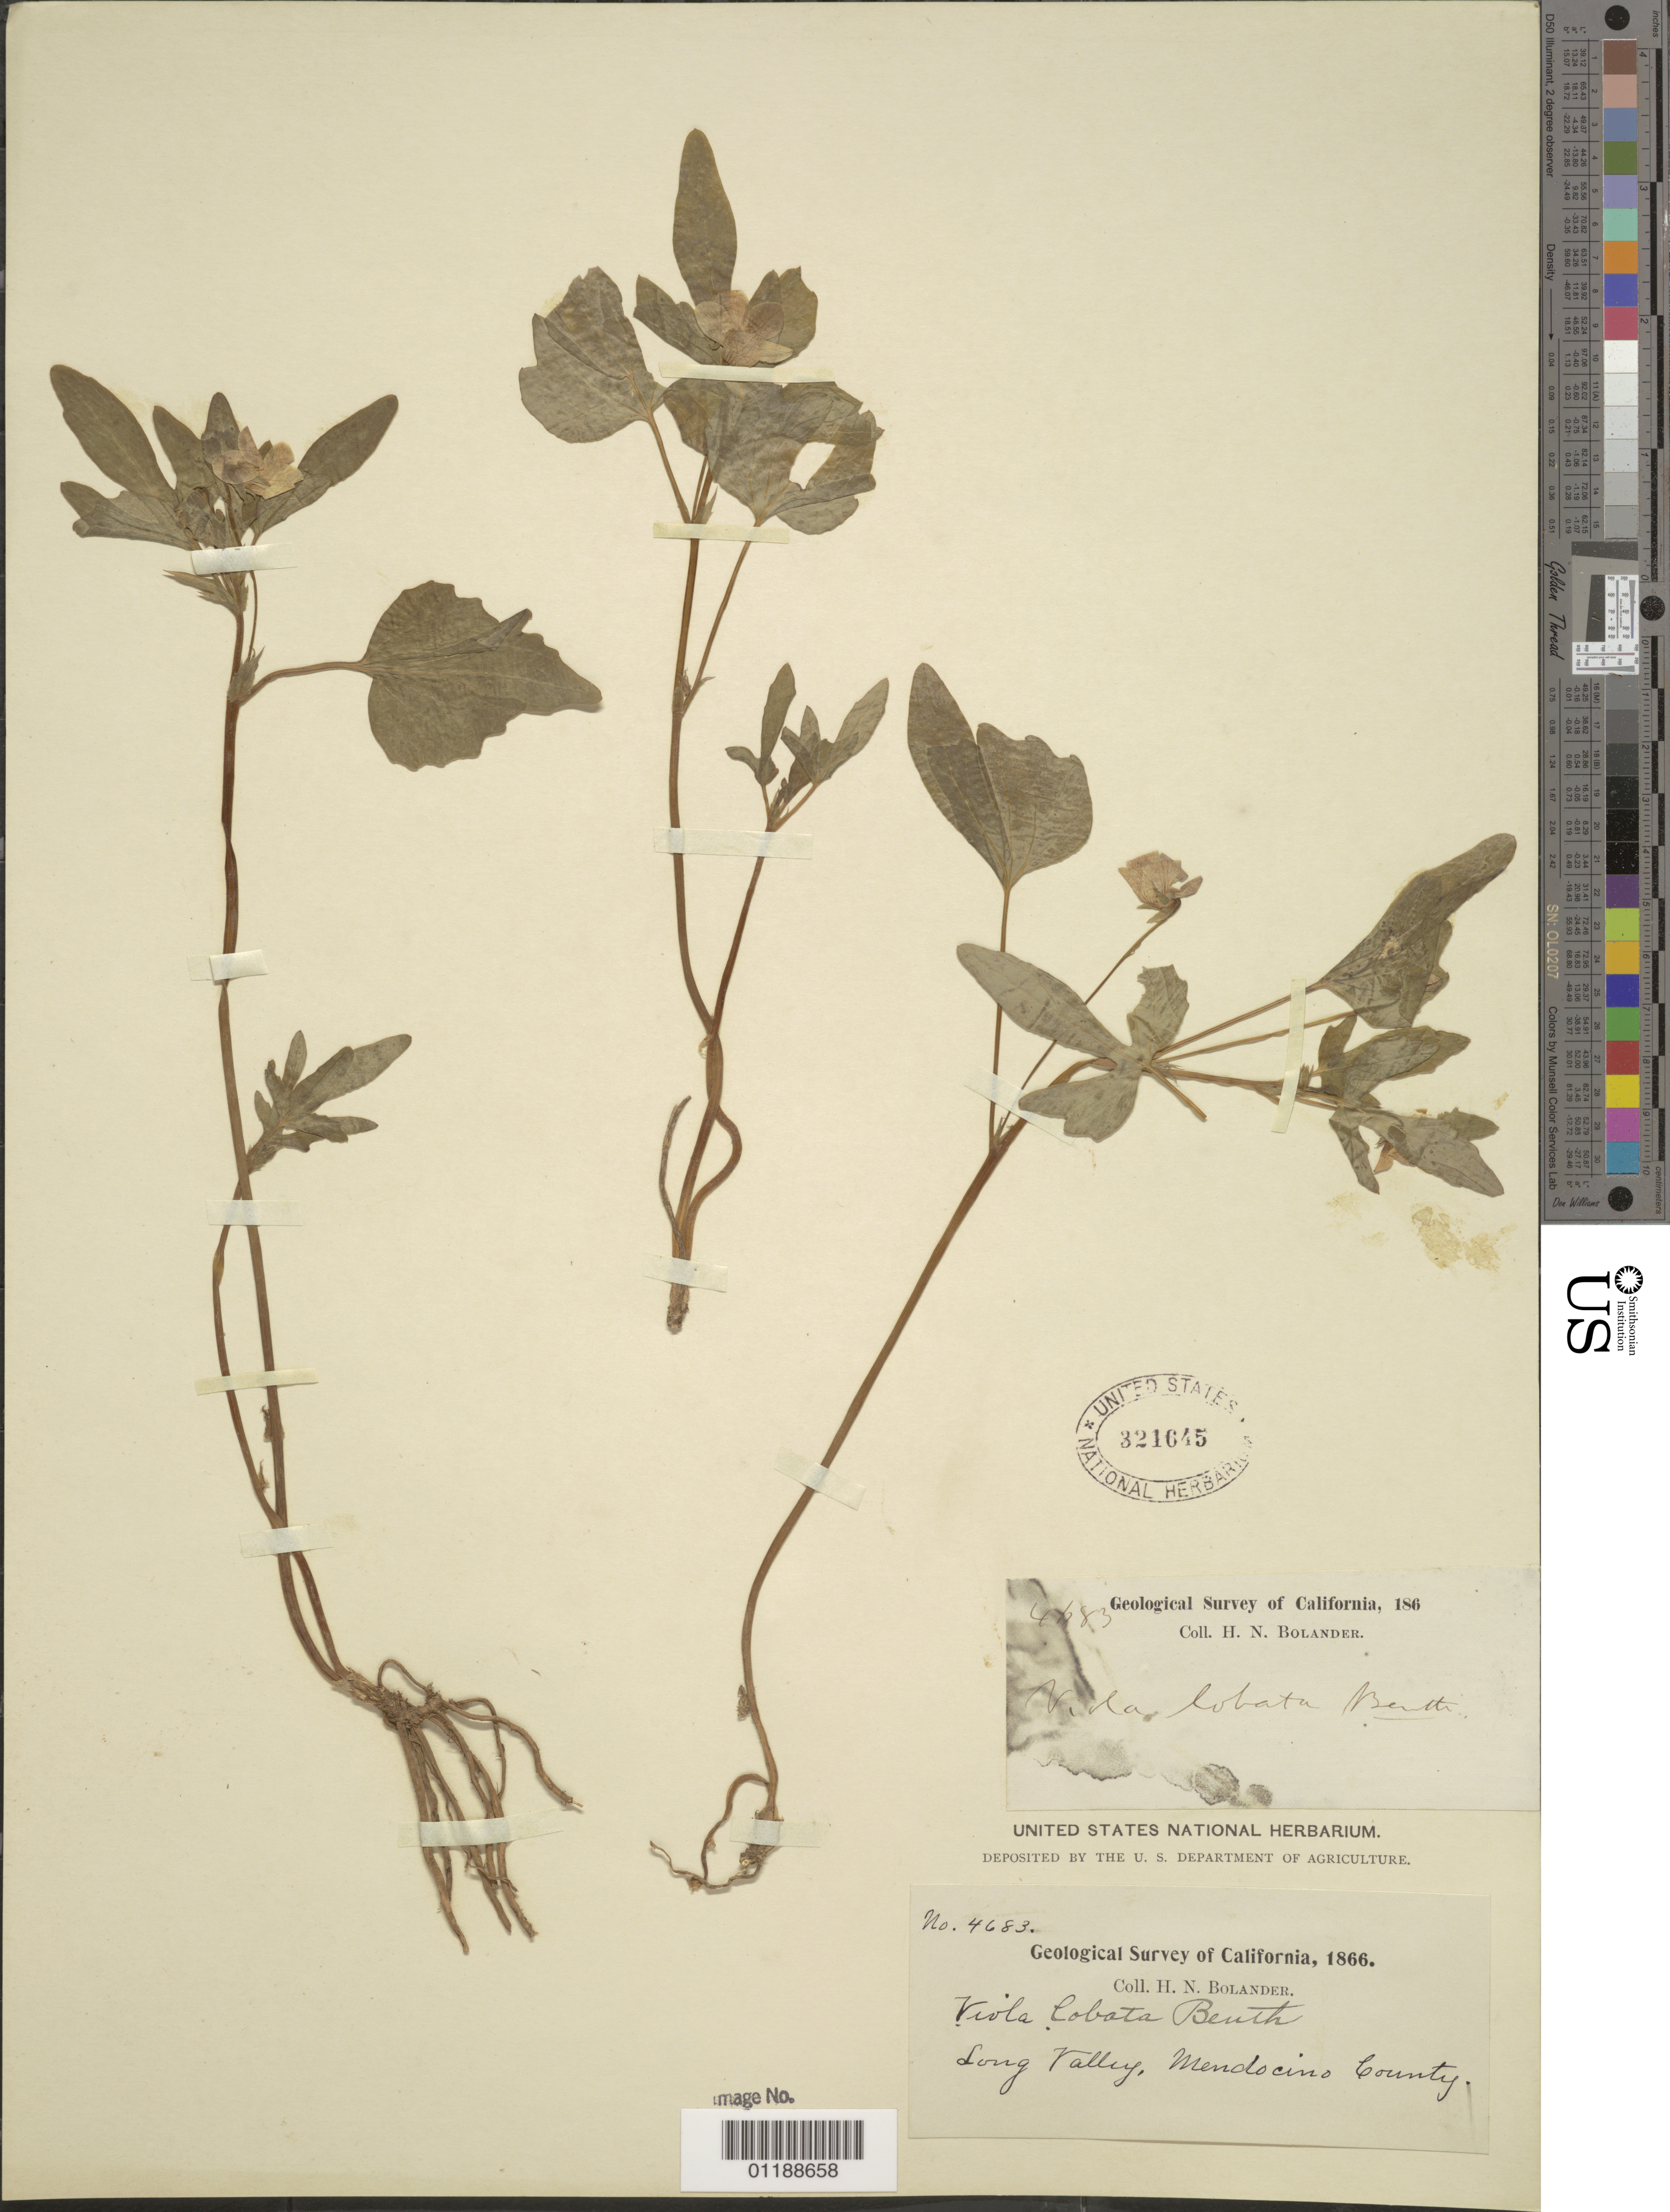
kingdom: Plantae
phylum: Tracheophyta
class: Magnoliopsida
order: Malpighiales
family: Violaceae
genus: Viola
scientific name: Viola lobata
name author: Benth.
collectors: H. Bolander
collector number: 4683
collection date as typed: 1866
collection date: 1866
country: United States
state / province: California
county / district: Mendocino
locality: Long Valley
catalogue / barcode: US 321645